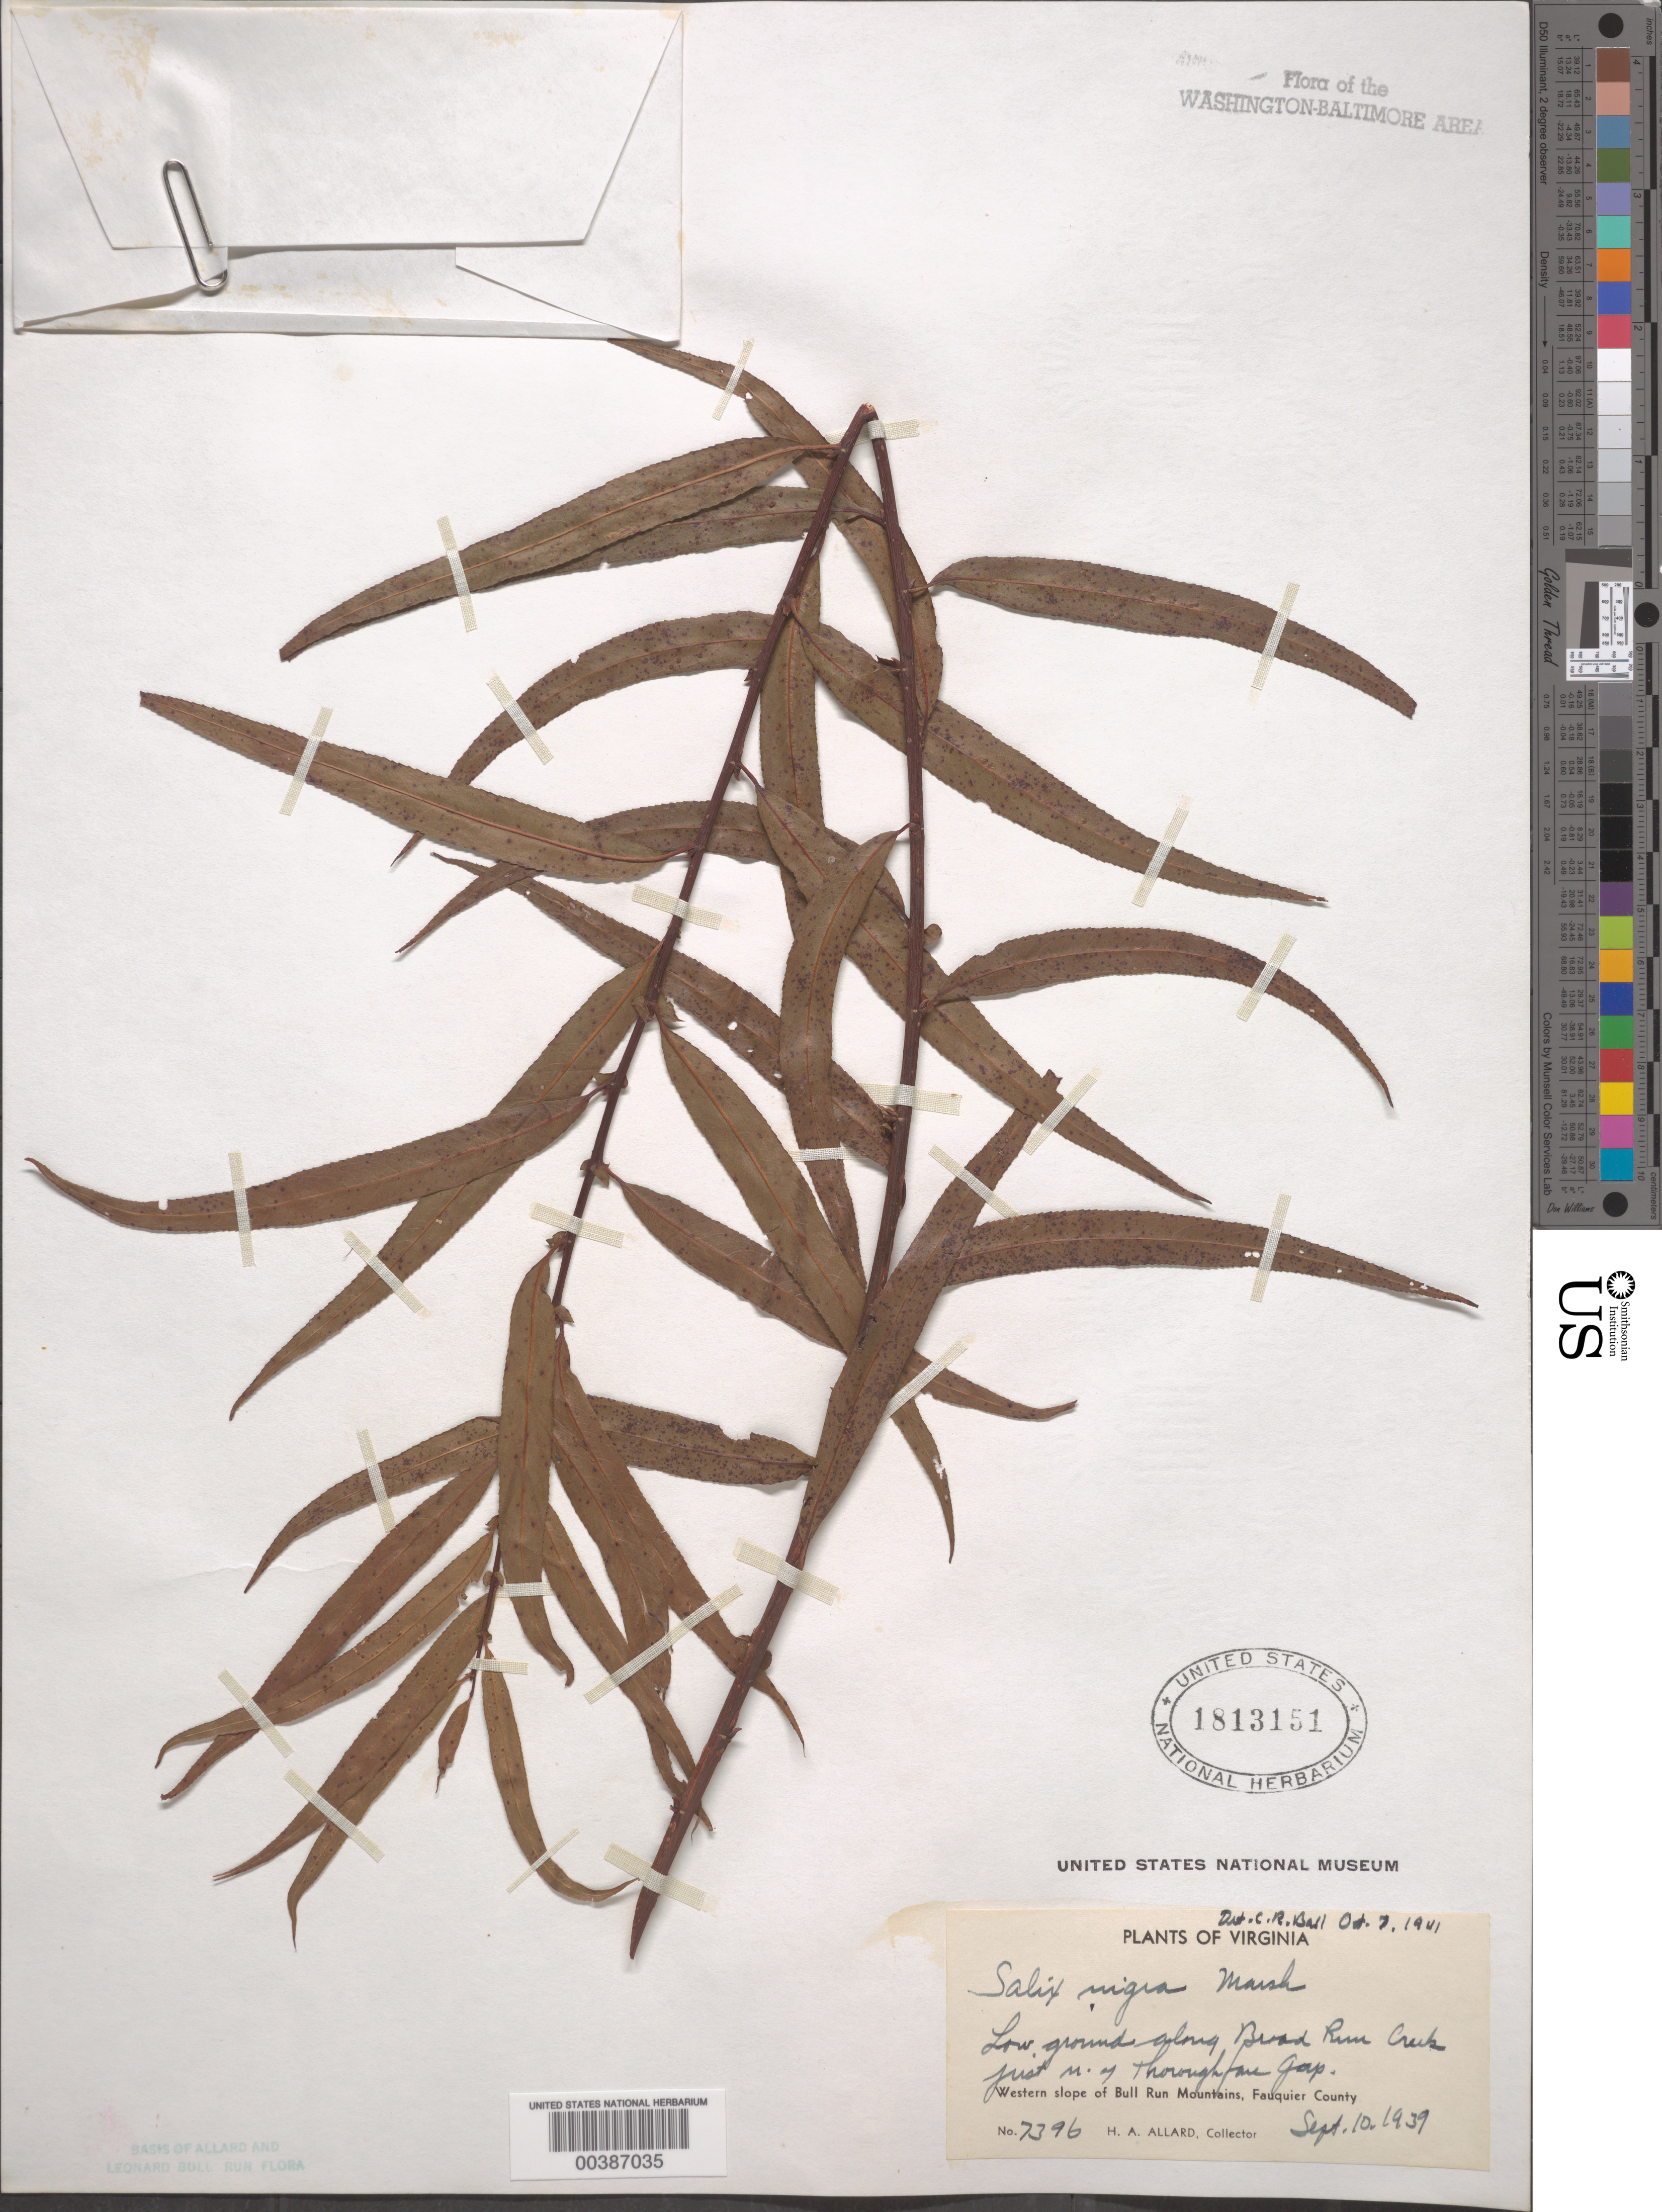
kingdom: Plantae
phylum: Tracheophyta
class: Magnoliopsida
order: Malpighiales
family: Salicaceae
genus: Salix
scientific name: Salix nigra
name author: Marshall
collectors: H. A. Allard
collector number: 7396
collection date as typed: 10 Sep 1939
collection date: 1939-09-10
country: United States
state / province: Virginia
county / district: Fauquier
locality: Broad Run Creek, north of Thorofare Gap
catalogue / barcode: US 1813151